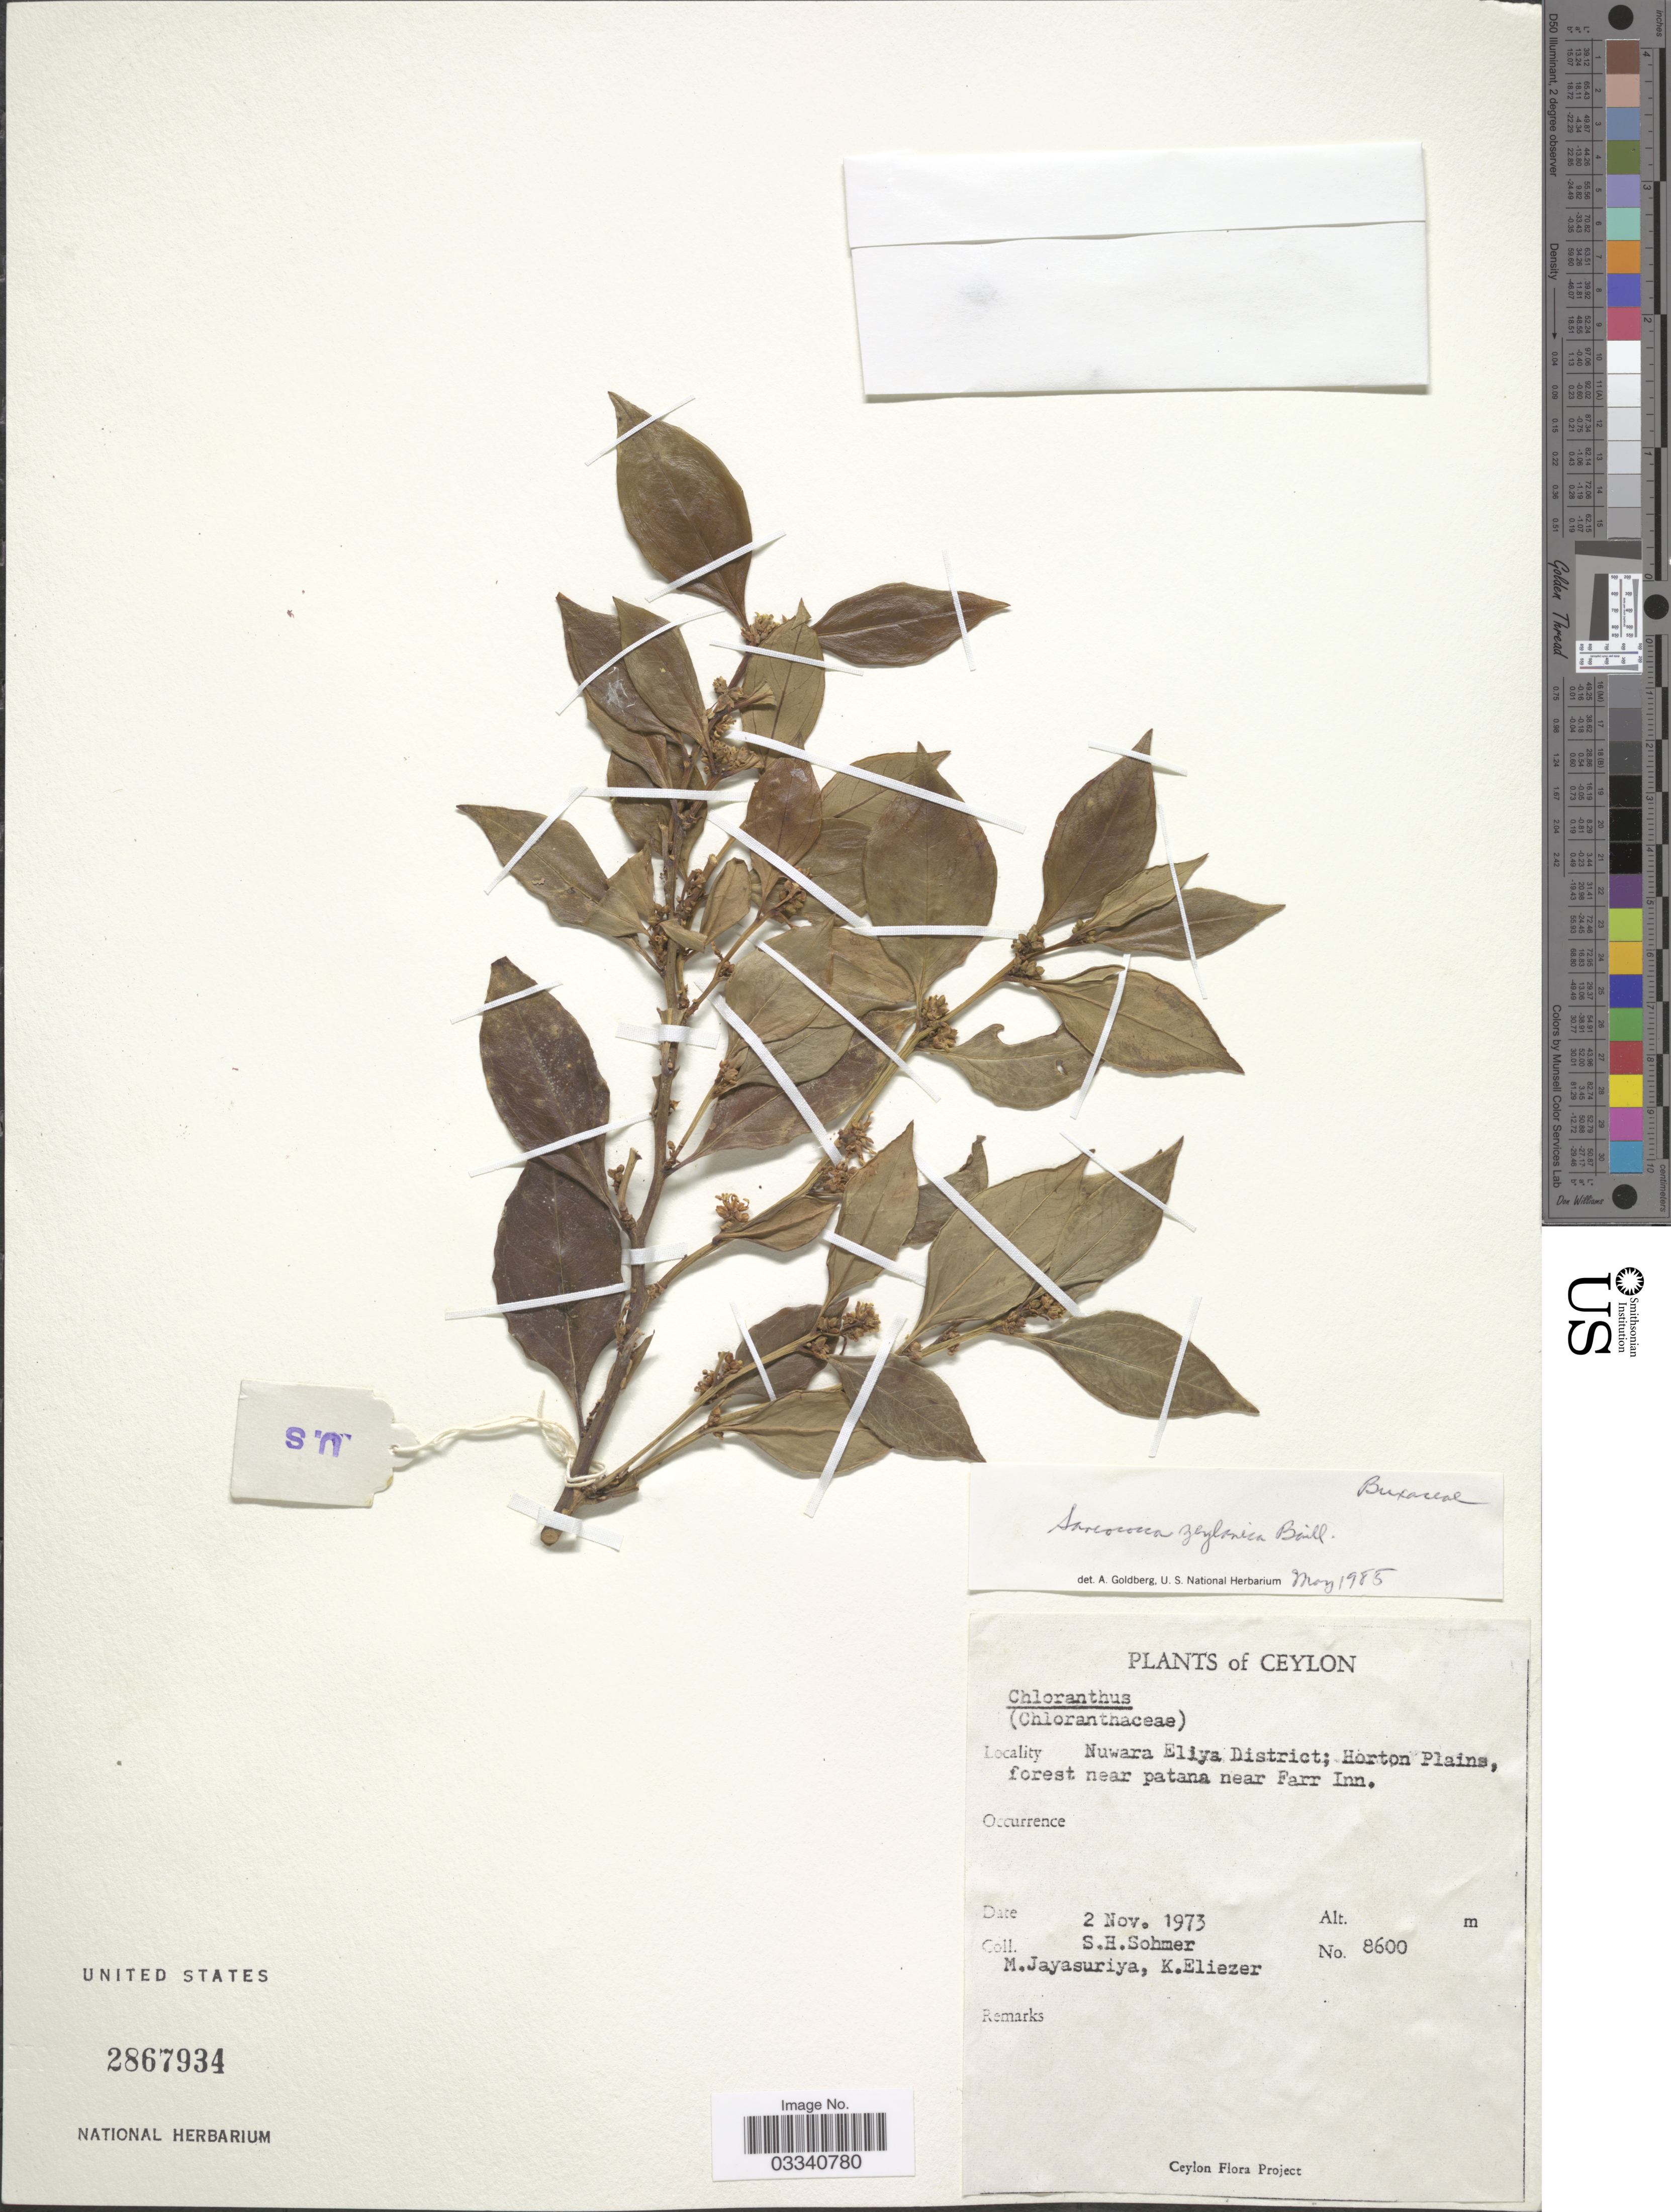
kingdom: Plantae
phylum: Tracheophyta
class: Magnoliopsida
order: Buxales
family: Buxaceae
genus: Sarcococca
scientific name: Sarcococca zeylanica var. zeylanica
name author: Baill.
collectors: S. H. Sohmer, M. Jayasuriya & K. Eliezer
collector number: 8600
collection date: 1973-11-02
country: Sri Lanka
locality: Ceylon. Nuwara Eliya District, Horton Plains, forest near patana near Farr Inn.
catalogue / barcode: US 2867934